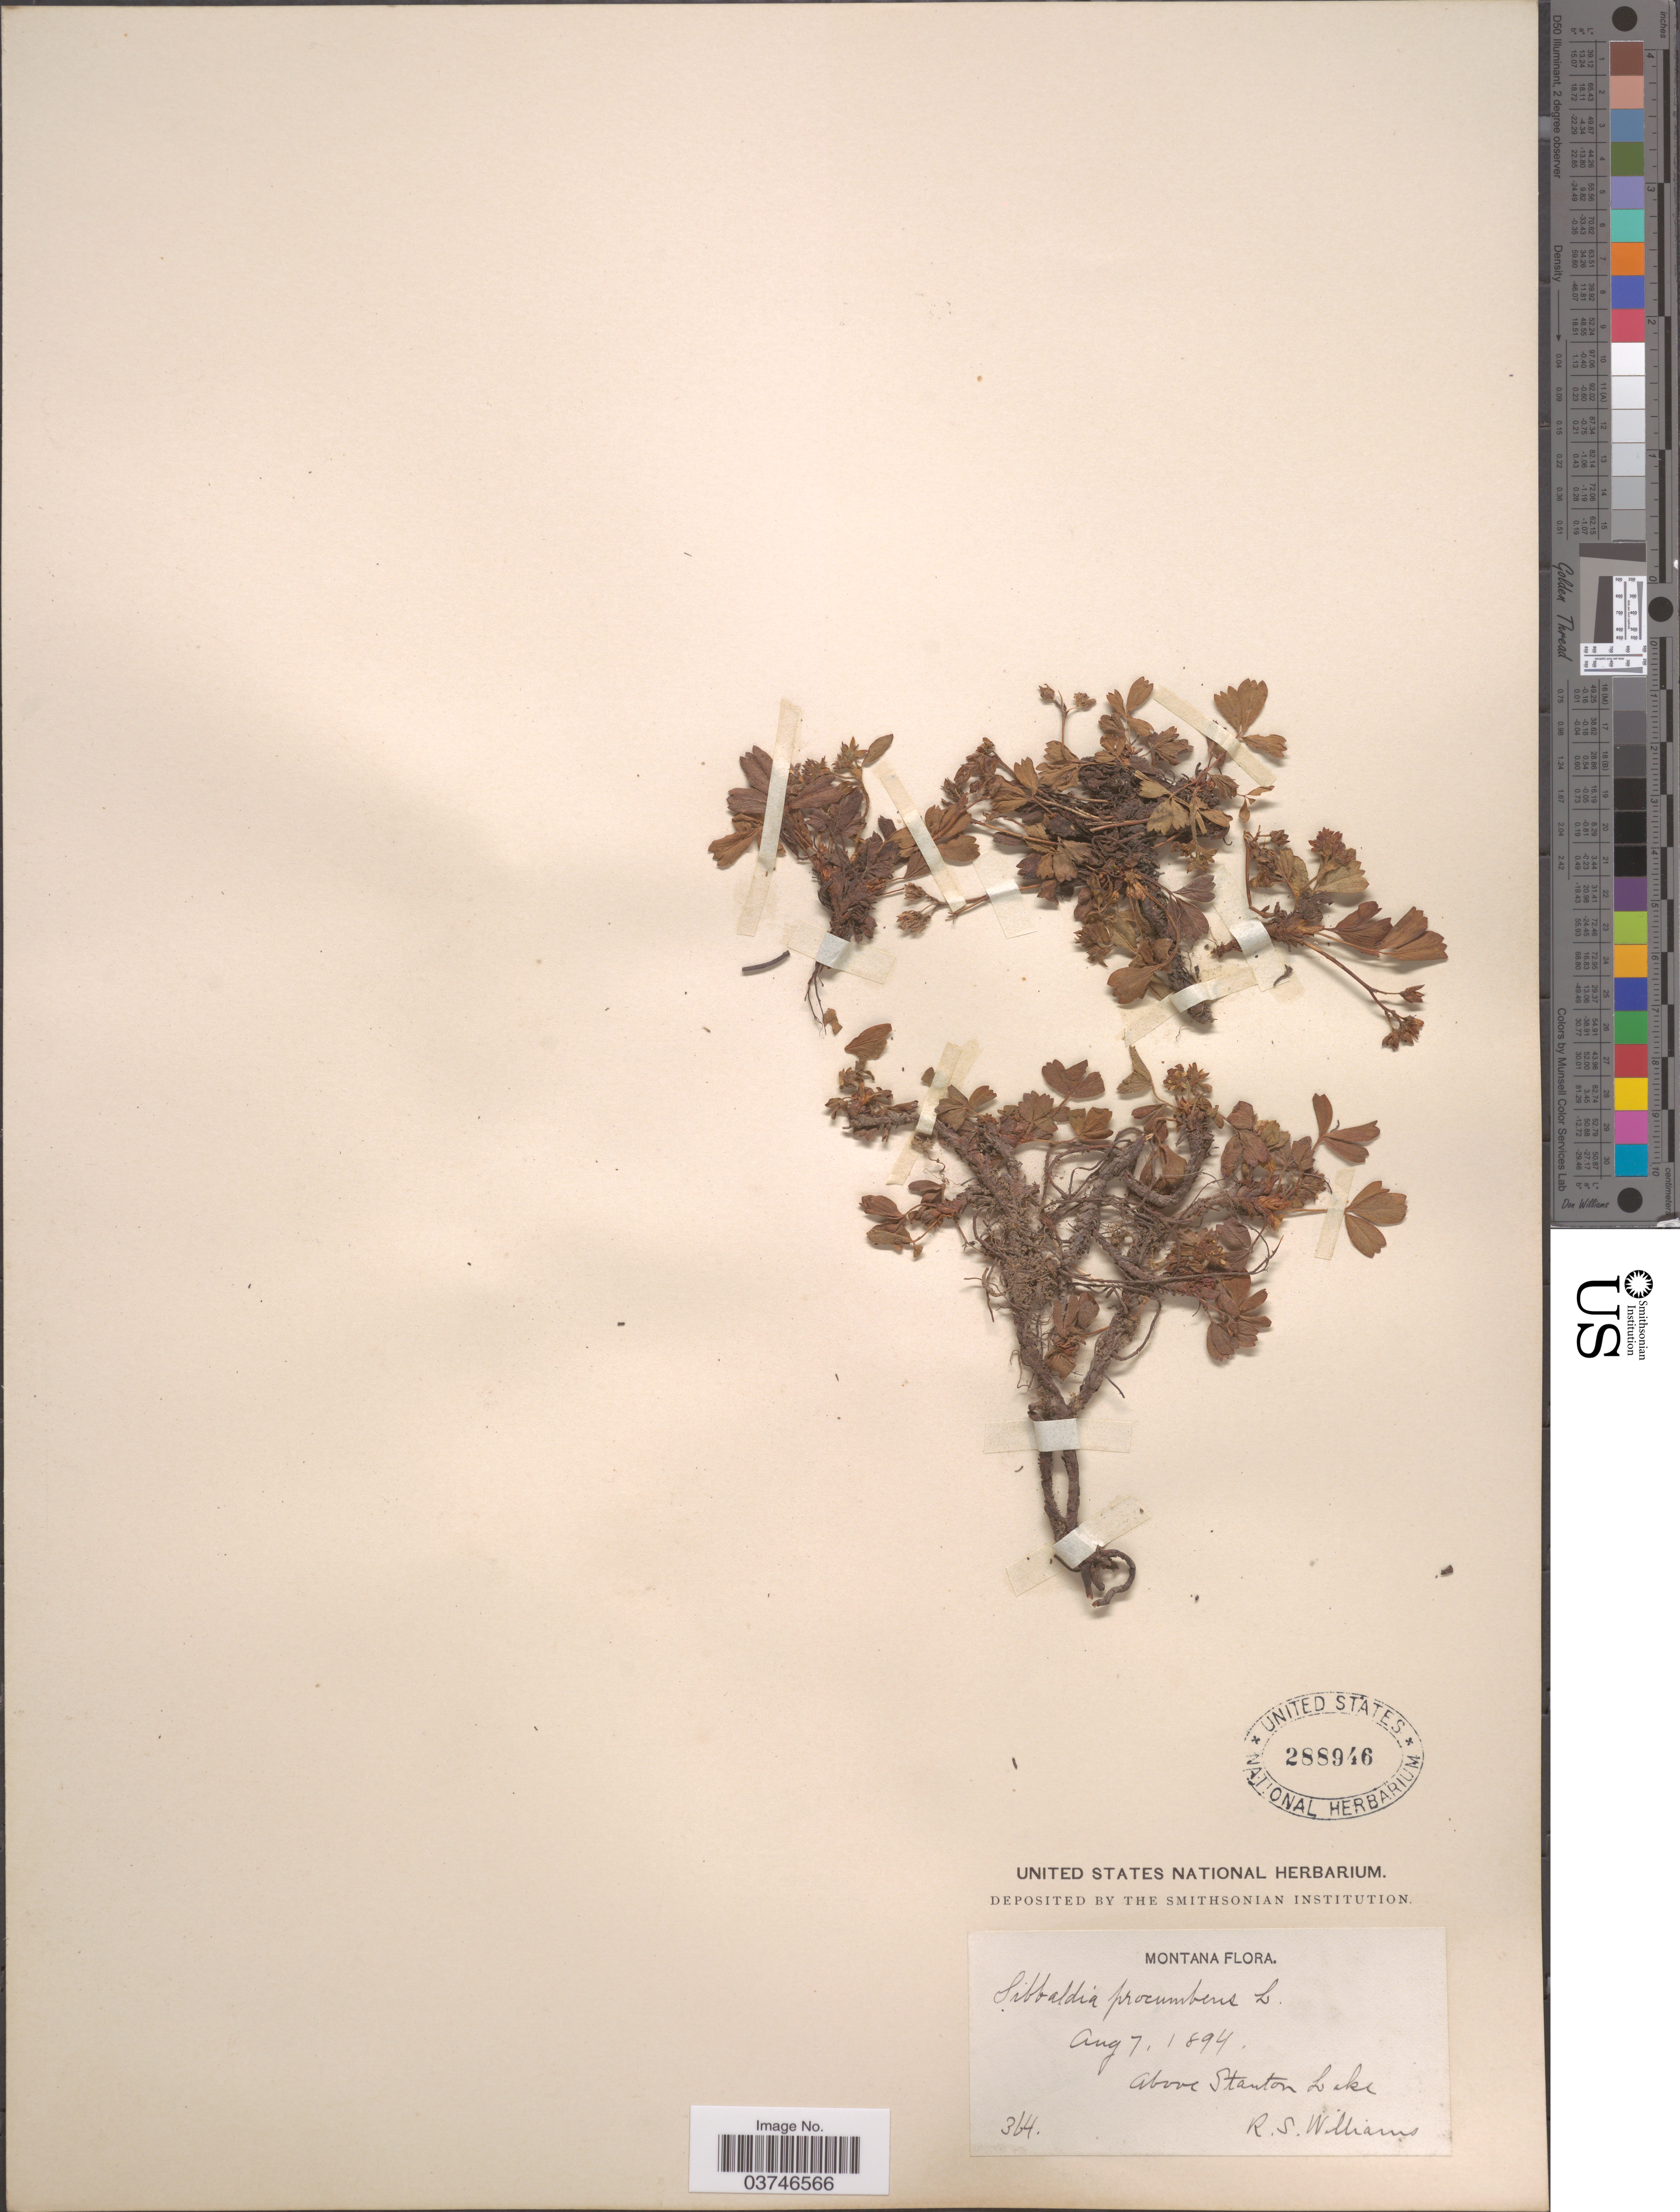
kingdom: Plantae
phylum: Tracheophyta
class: Magnoliopsida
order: Rosales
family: Rosaceae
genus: Sibbaldia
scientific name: Sibbaldia procumbens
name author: L.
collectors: R. S. Williams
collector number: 364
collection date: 1894-08-07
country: United States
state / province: Montana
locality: Above Stanton Lake.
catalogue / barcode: US 288946